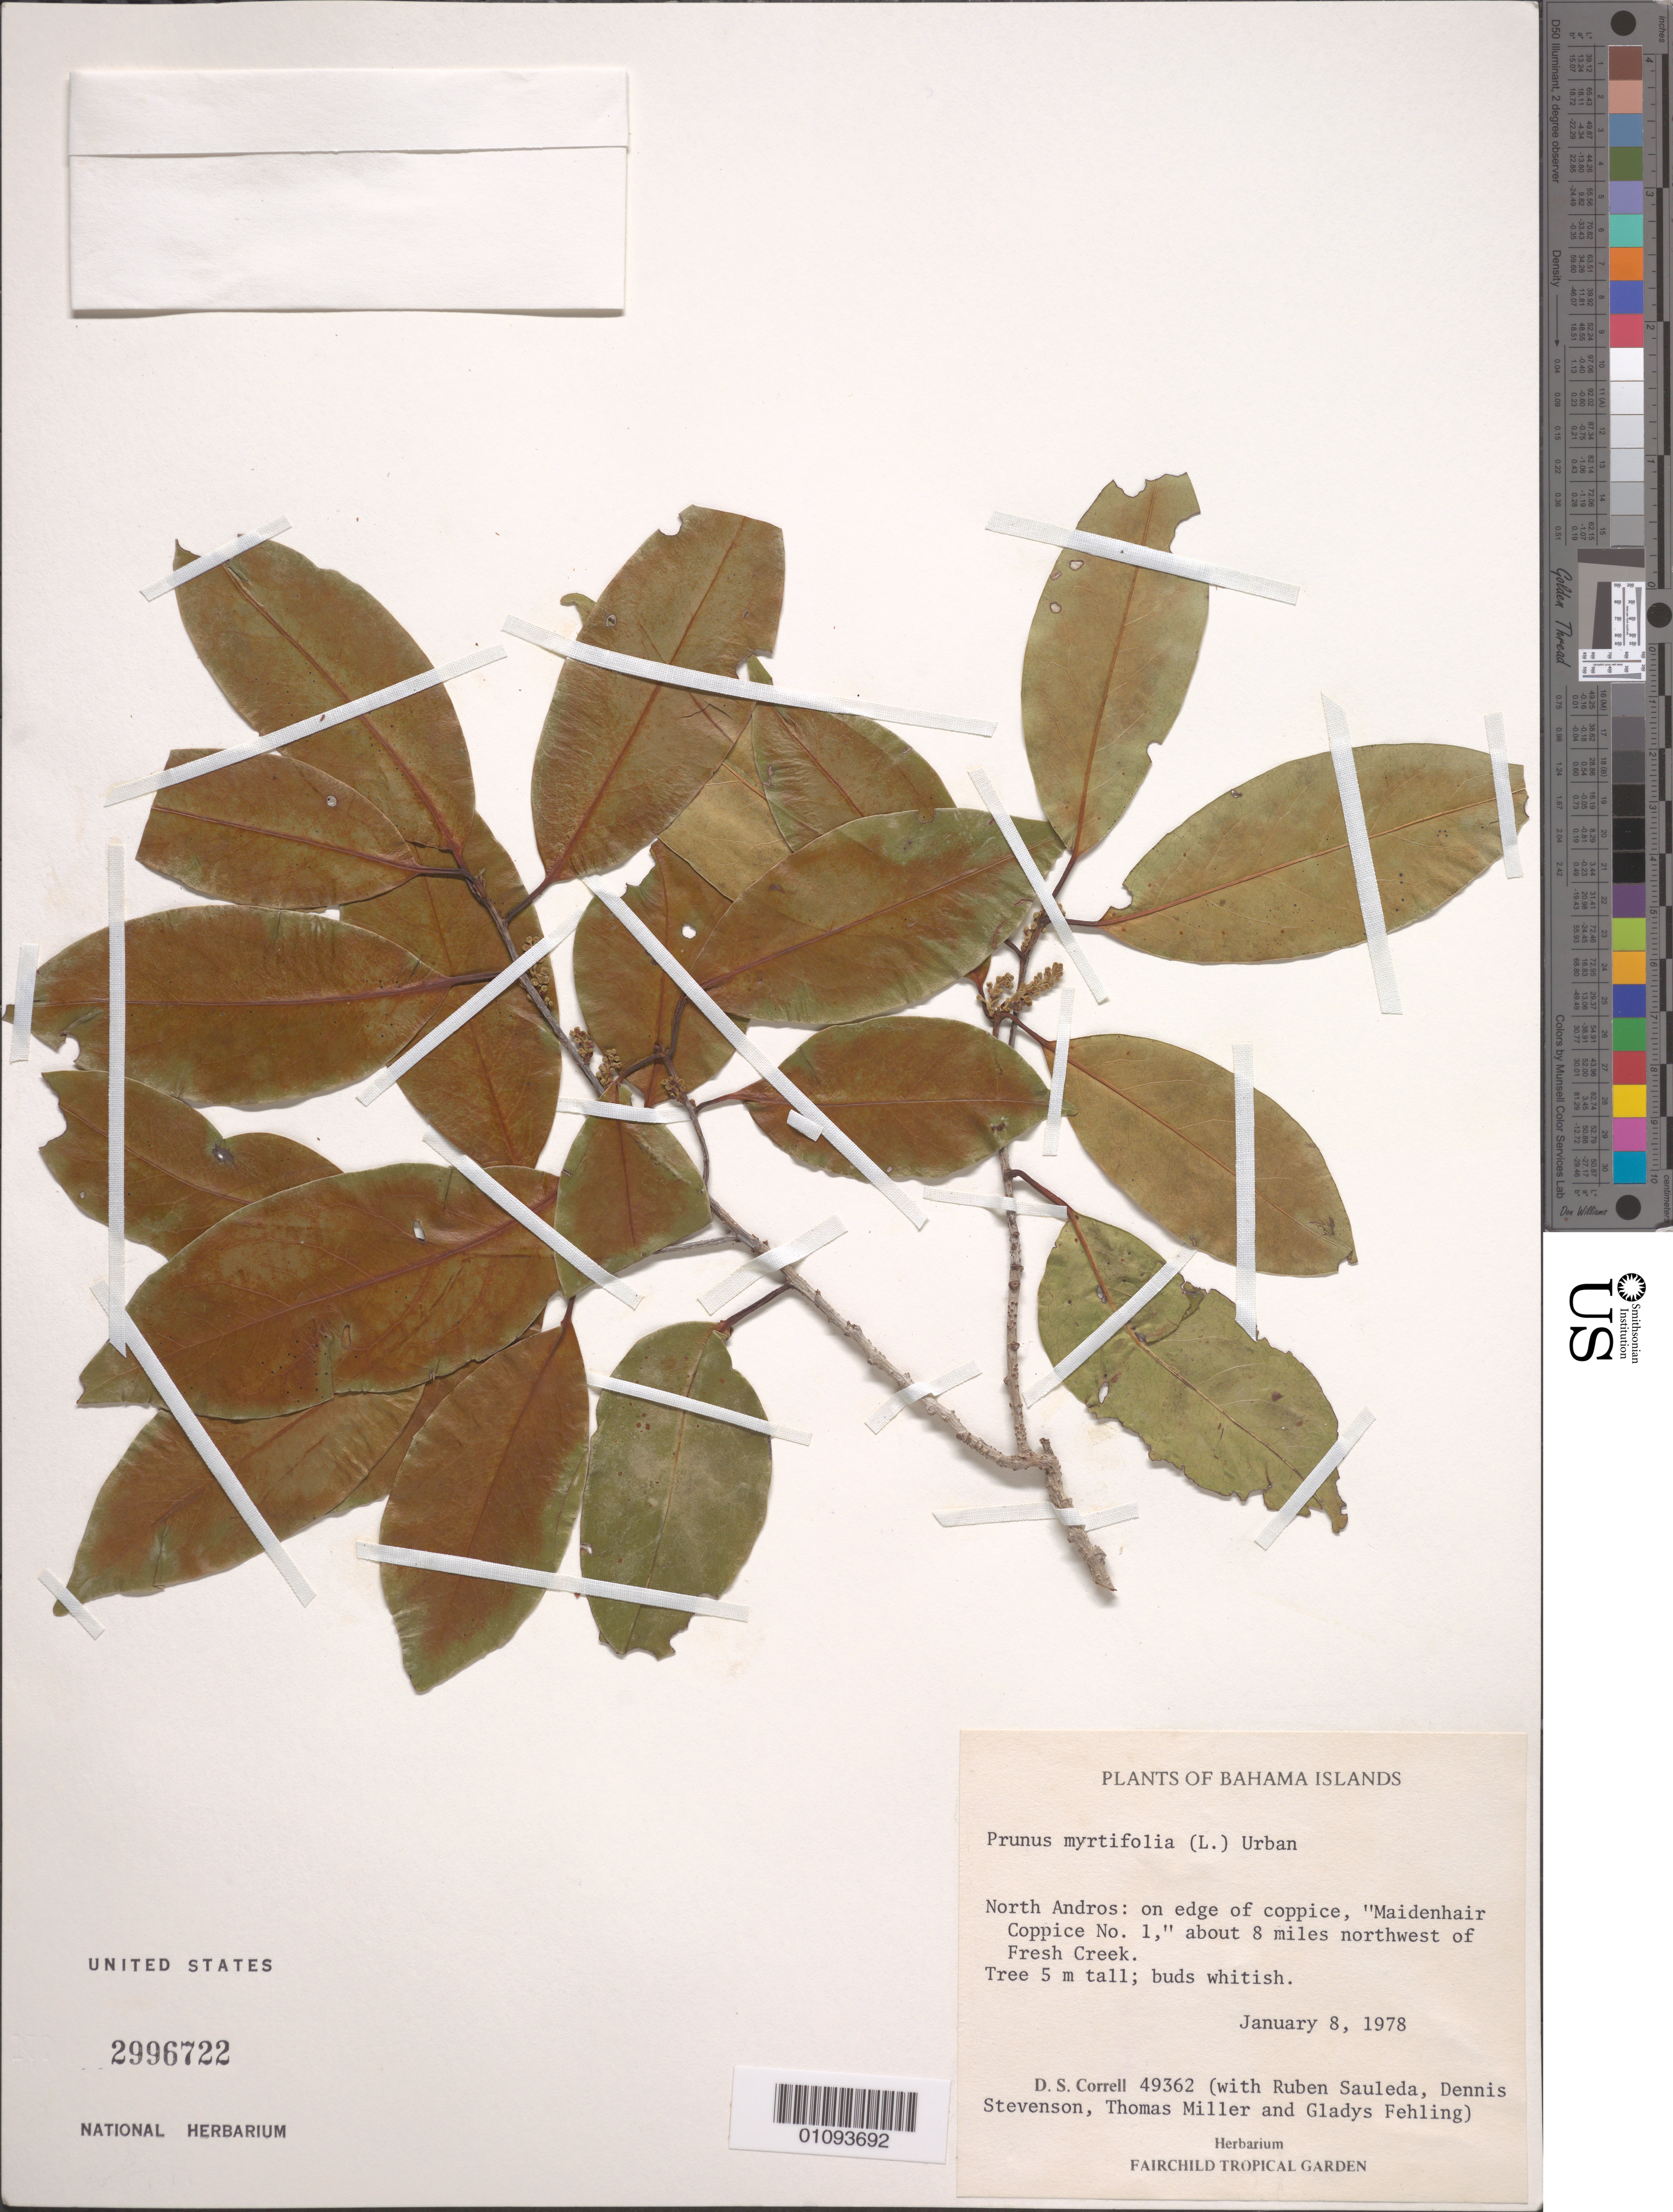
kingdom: Plantae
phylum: Tracheophyta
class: Magnoliopsida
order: Rosales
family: Rosaceae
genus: Prunus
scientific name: Prunus myrtifolia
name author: (L.) Urb.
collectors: D. S. Correll, R. Sauleda, D. W. Stevenson, T. Miller & G. Fehling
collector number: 49362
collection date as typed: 08 Jan 1978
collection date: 1978-01-08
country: Bahamas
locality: North Andros: on Edge of coppice, Maidenhair Coppice No.1, about 8 miles NW of Fresh Creek.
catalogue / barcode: US 2996722